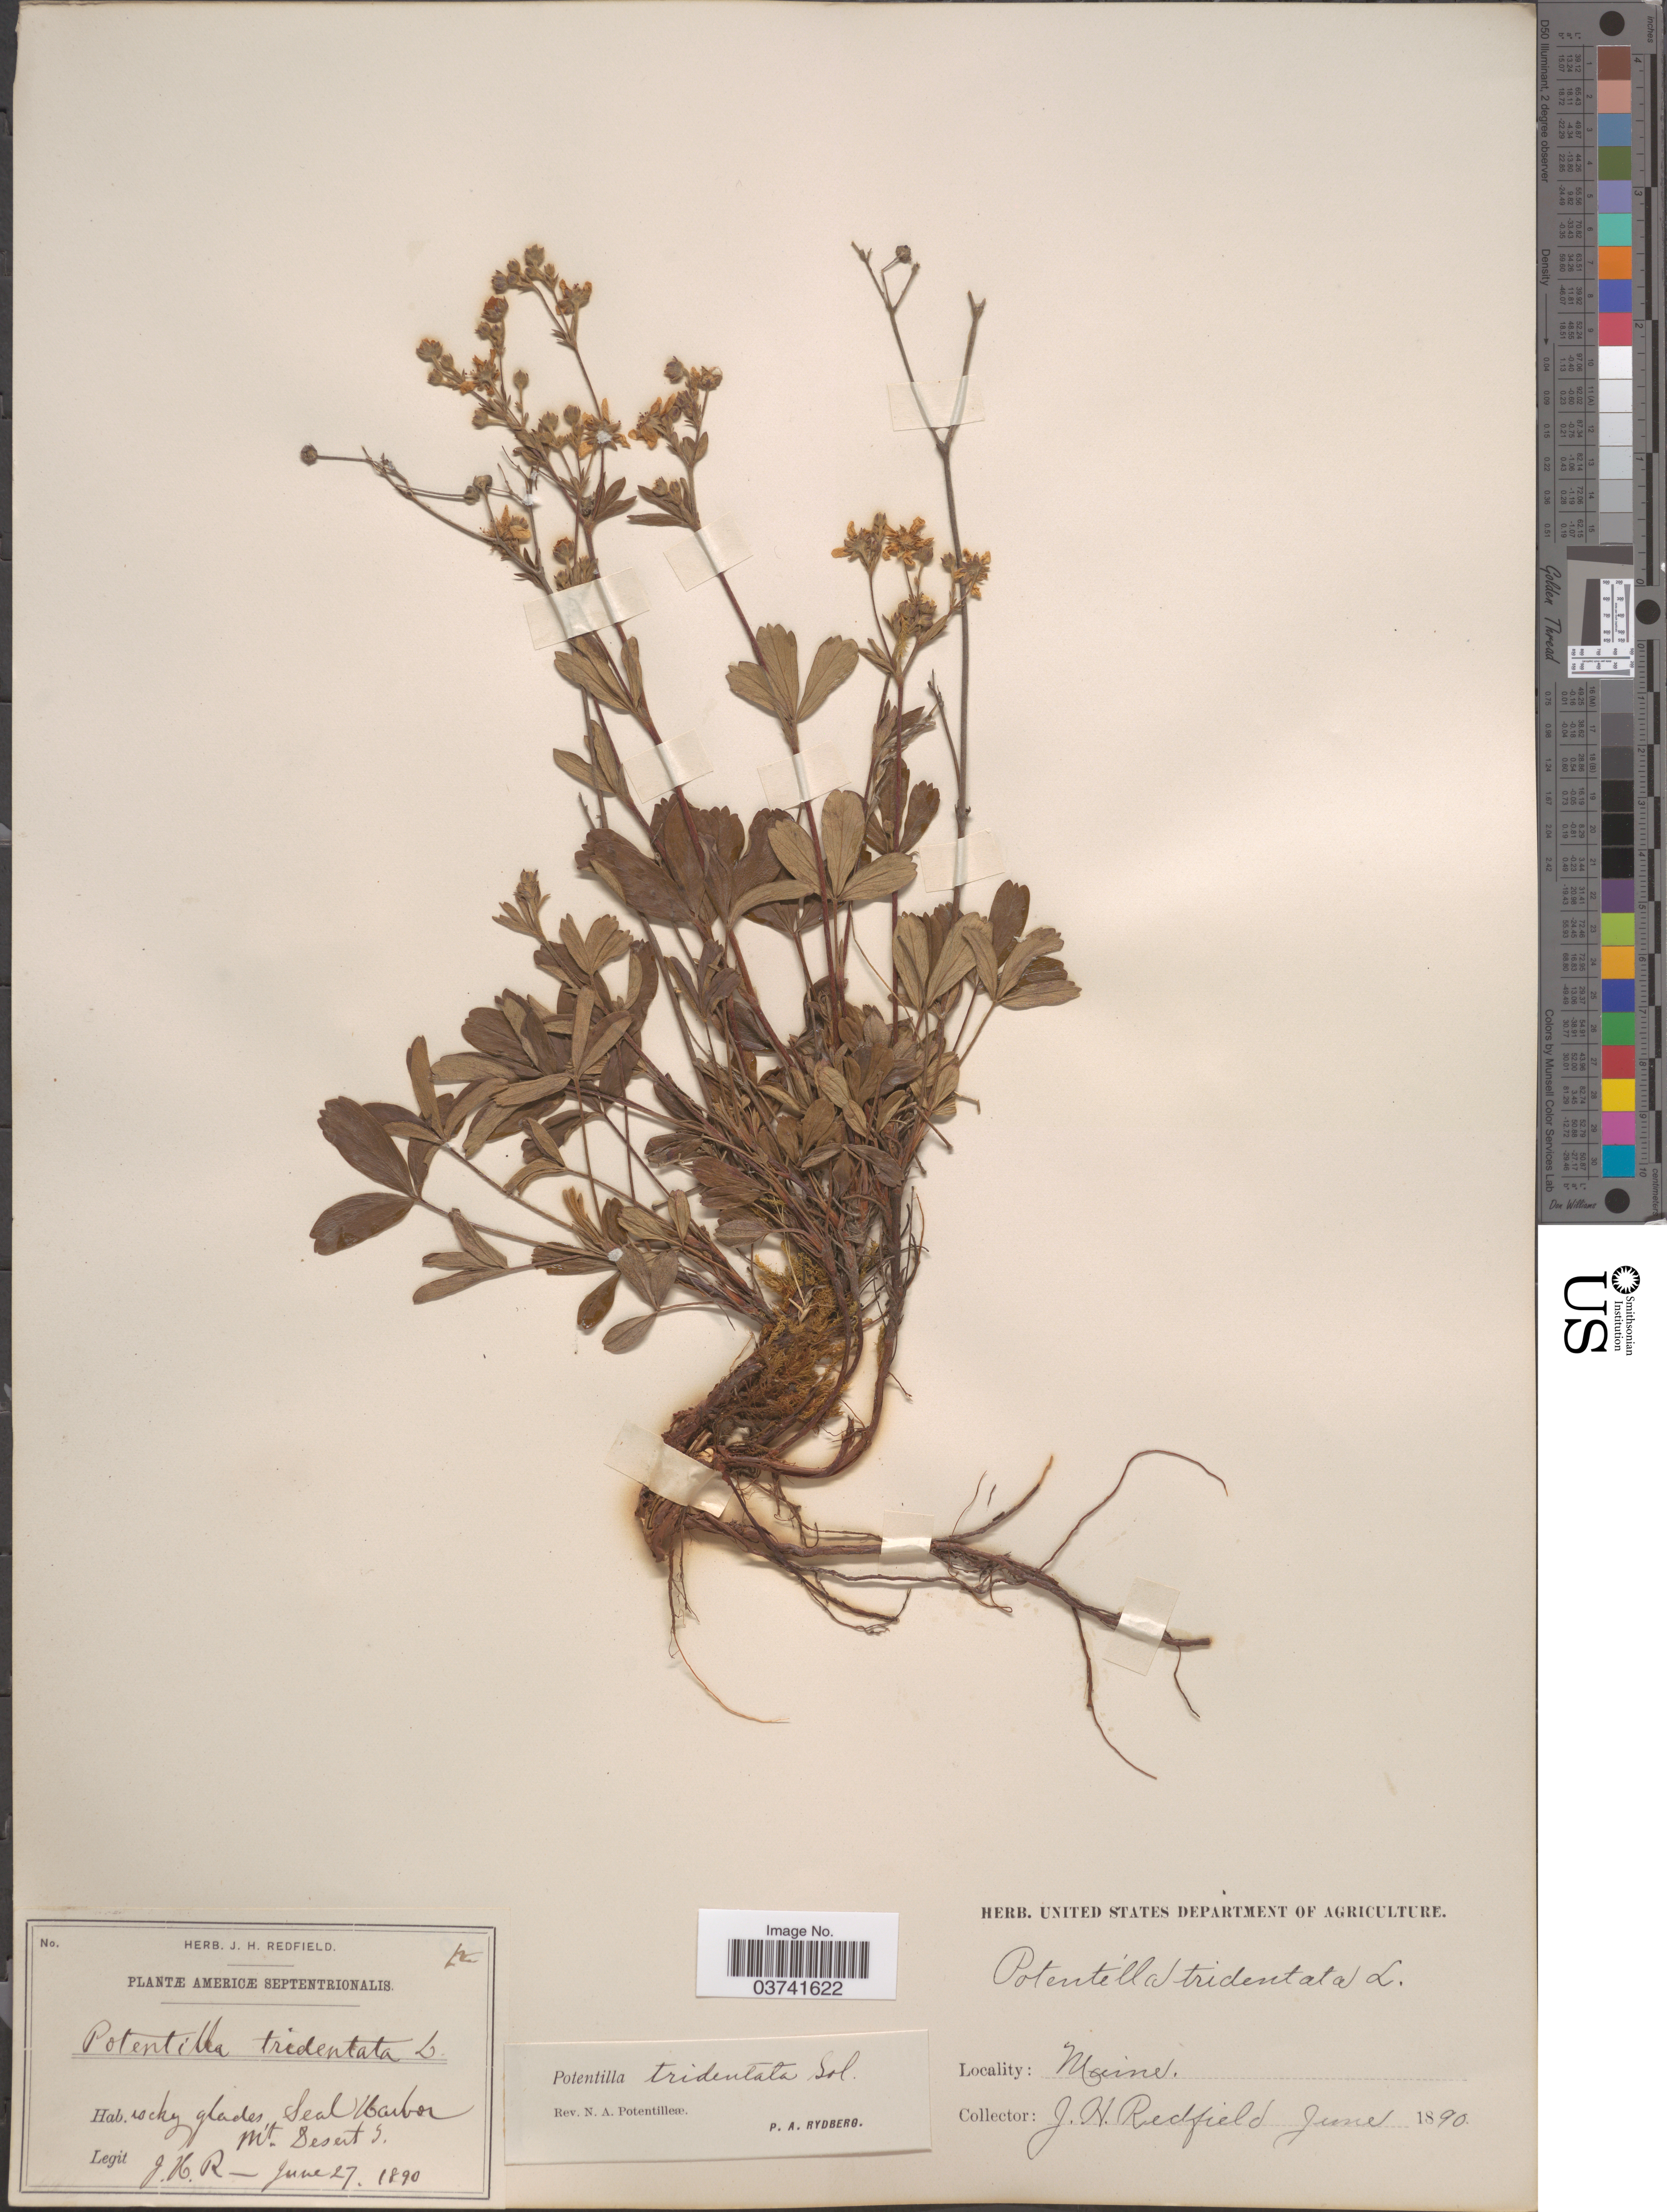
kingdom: Plantae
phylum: Tracheophyta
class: Magnoliopsida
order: Rosales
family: Rosaceae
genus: Potentilla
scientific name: Potentilla tridentata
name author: Aiton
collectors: J. Redfield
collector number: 12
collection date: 1890-06-27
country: United States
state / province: Maine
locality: Americæ Septentrionalis. Seal Harbor Mt. Desert S.